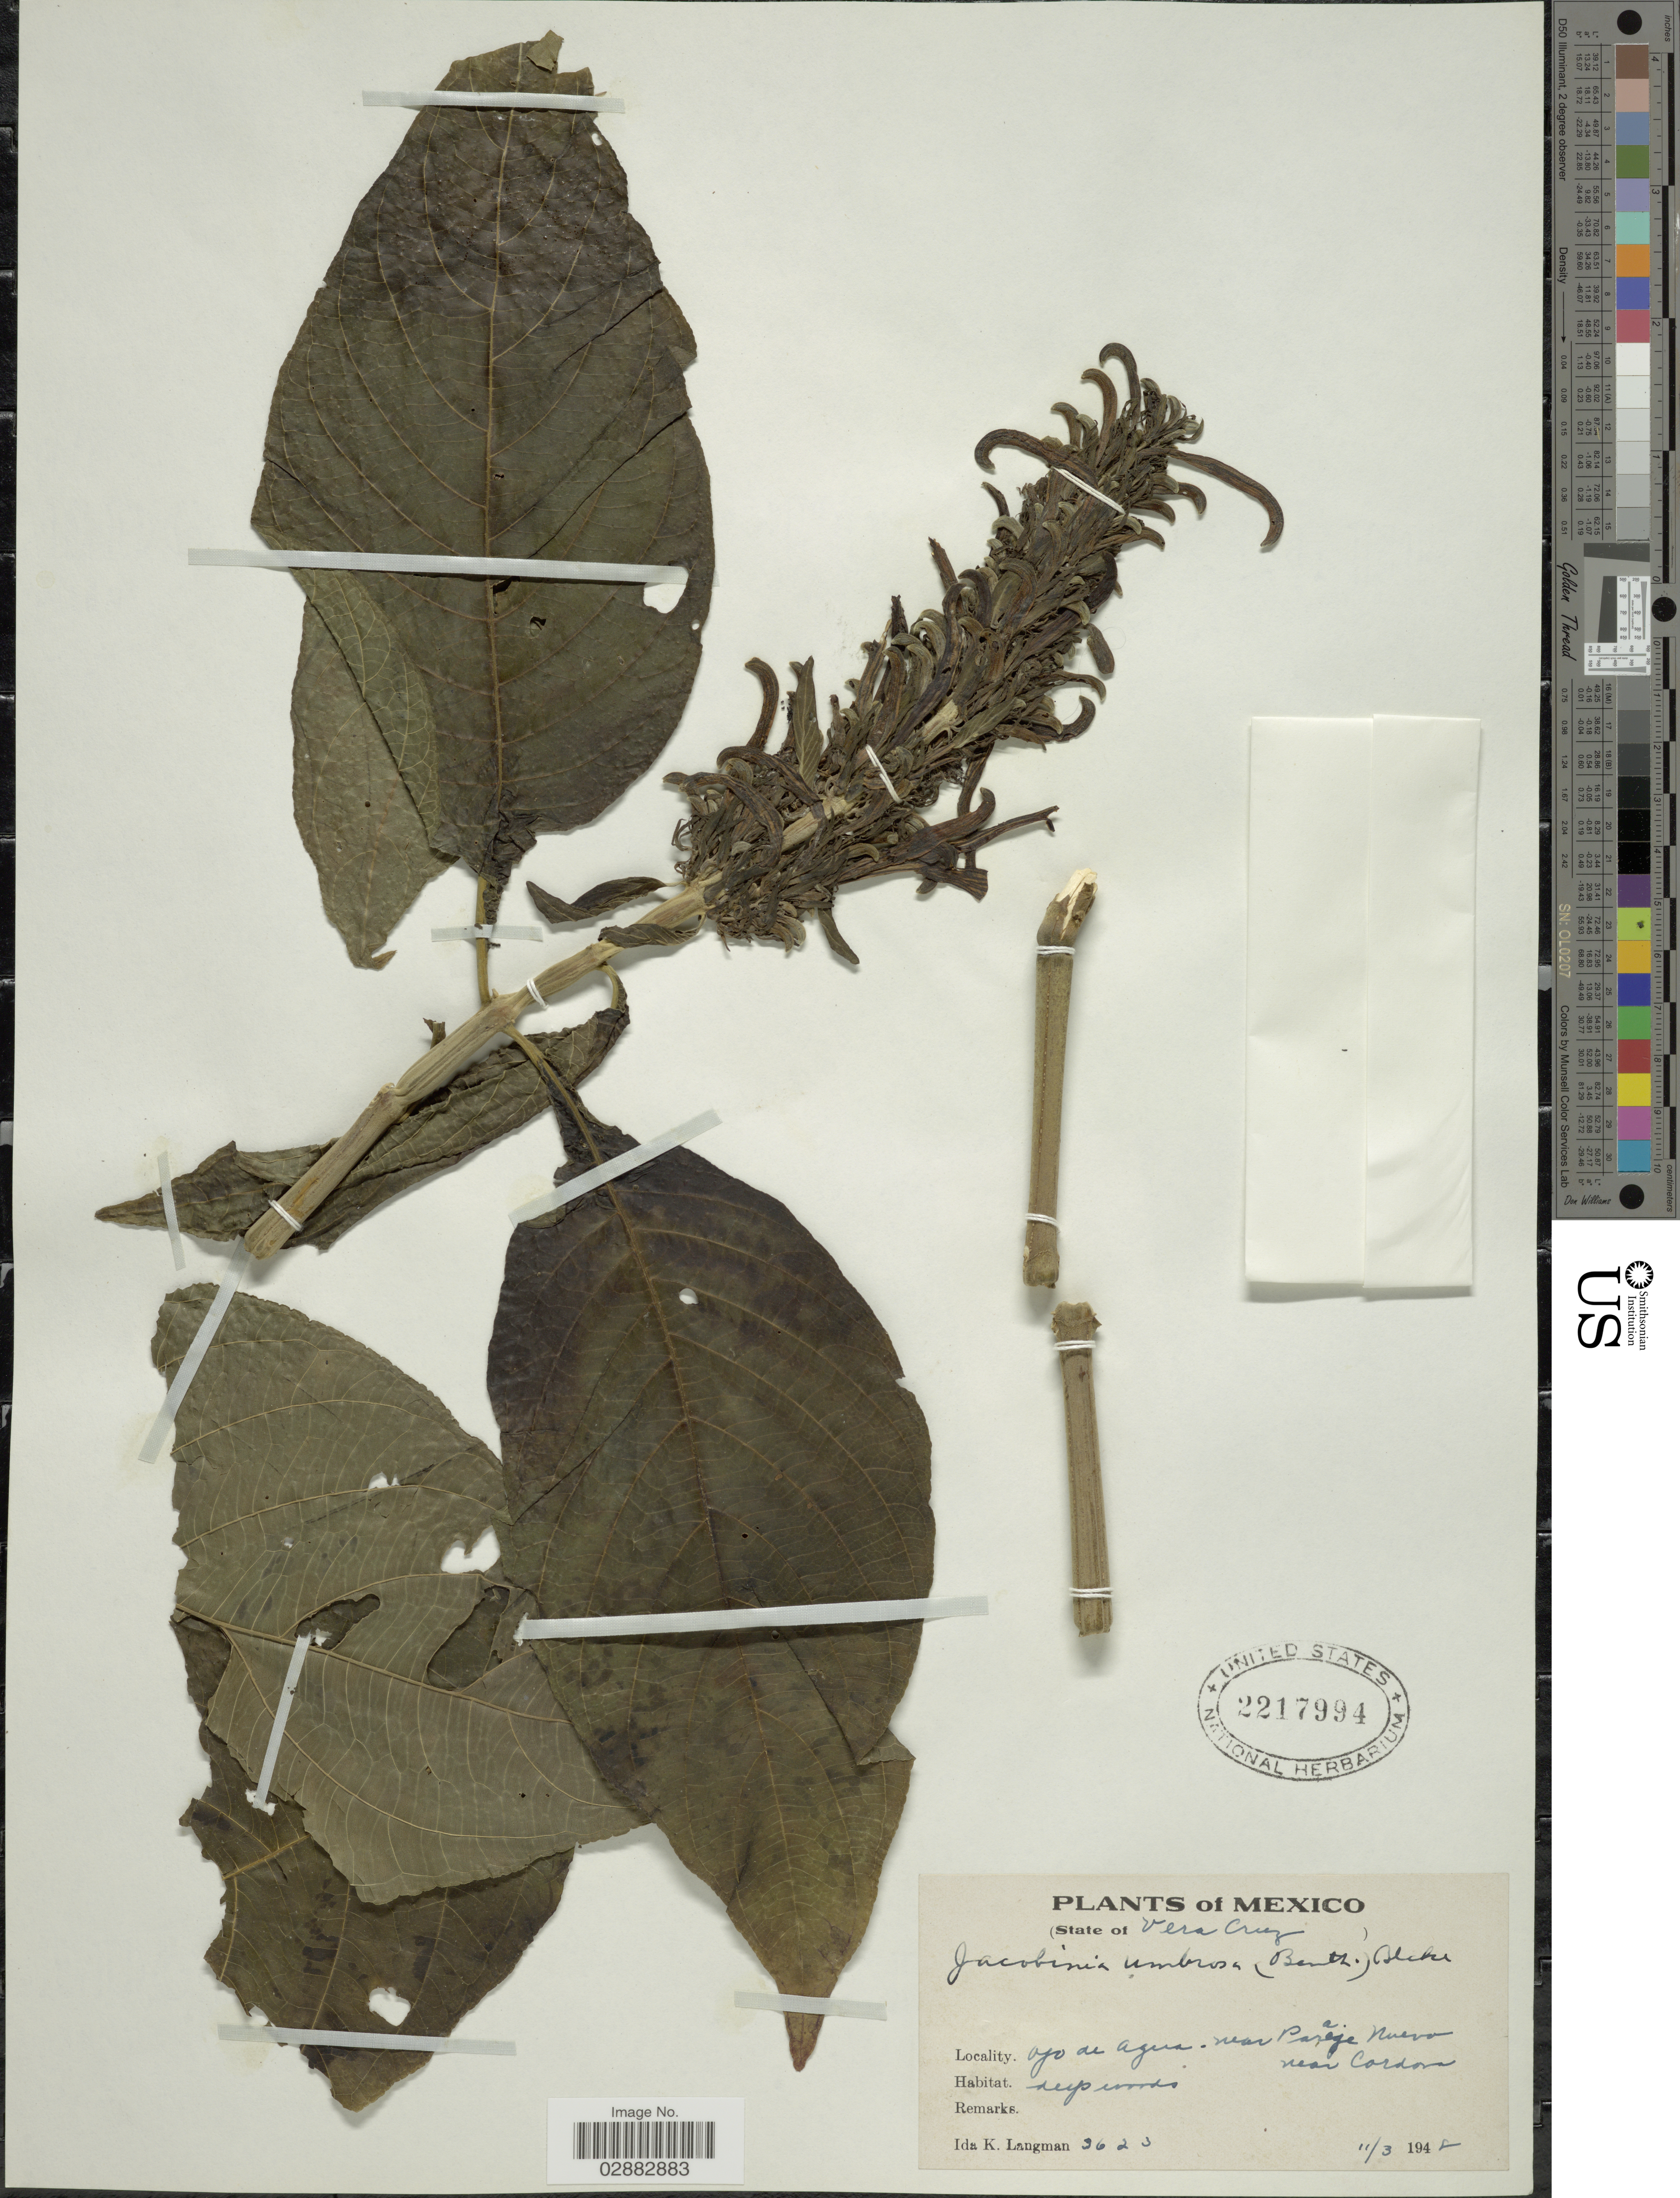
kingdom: Plantae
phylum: Tracheophyta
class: Magnoliopsida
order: Lamiales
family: Acanthaceae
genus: Jacobinia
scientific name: Jacobinia umbrosa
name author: (Benth.) S.F. Blake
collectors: I. K. Langman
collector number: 3623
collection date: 1948-03-11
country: Mexico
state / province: Veracruz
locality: Vera Cruz. Ojo de Agua, near Paraje Nuevo, near Cordova.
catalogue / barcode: US 2217994